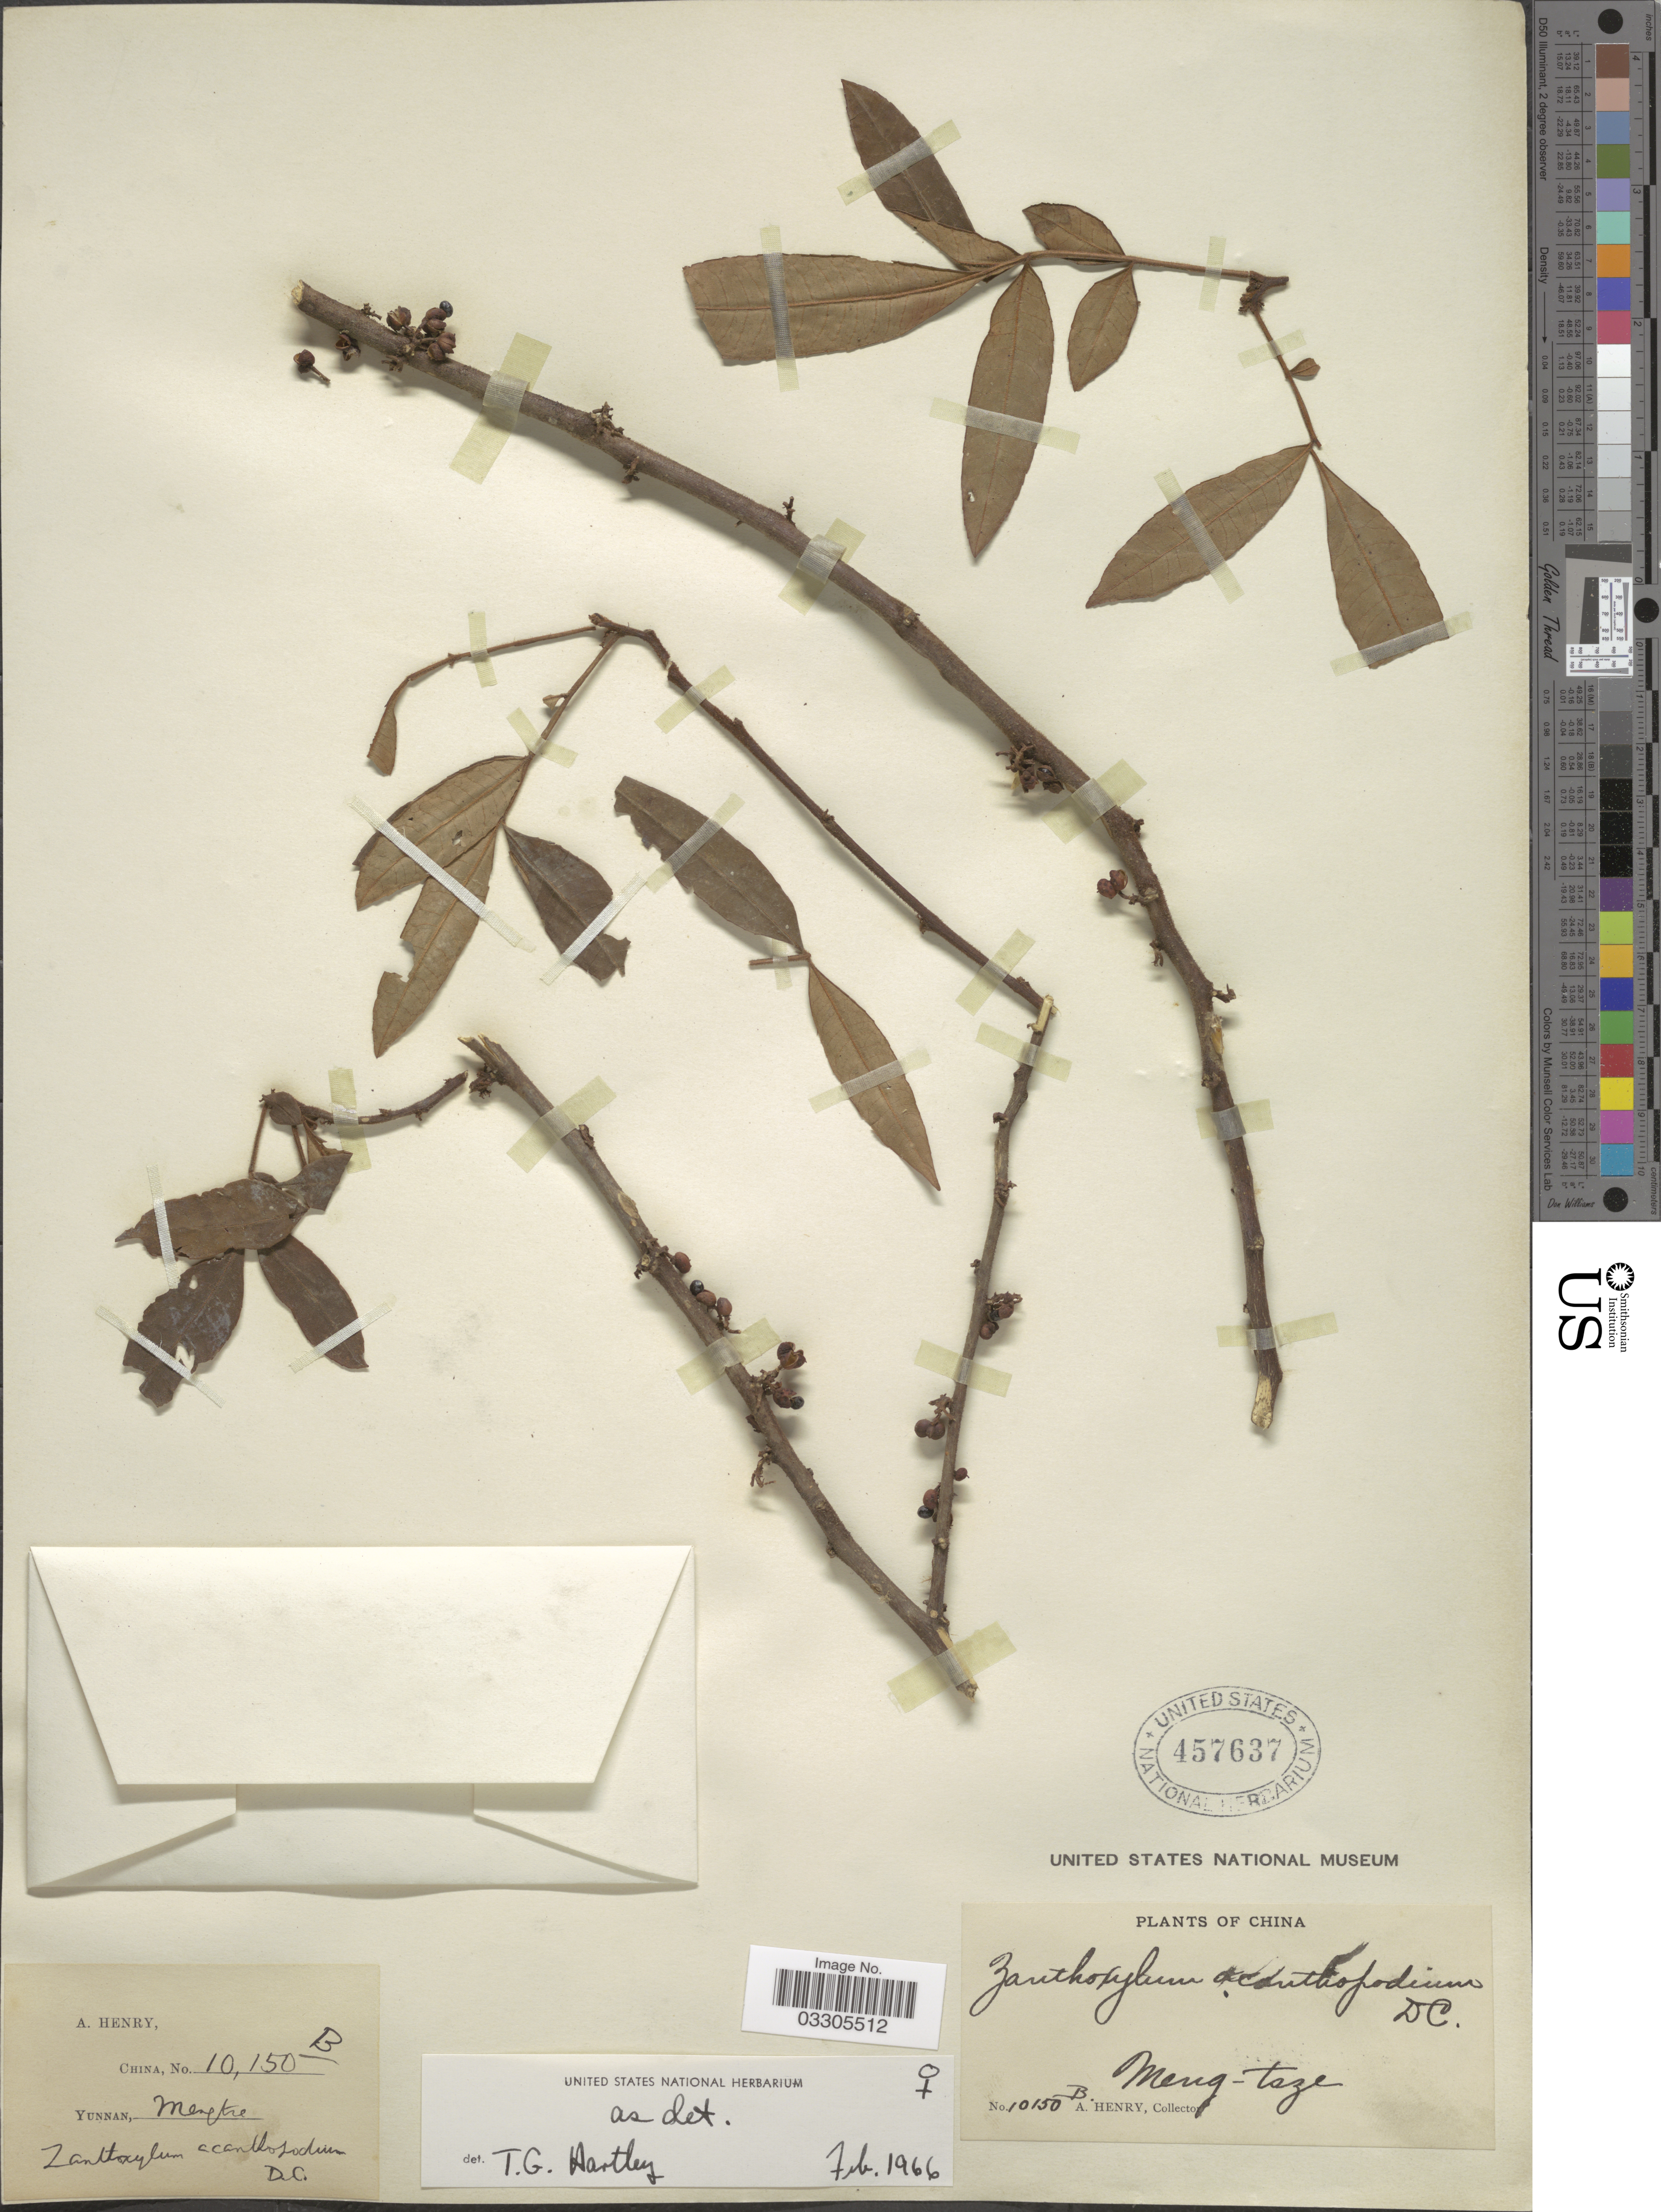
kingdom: Plantae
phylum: Tracheophyta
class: Magnoliopsida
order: Sapindales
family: Rutaceae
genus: Zanthoxylum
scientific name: Zanthoxylum acanthopodium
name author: DC.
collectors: A. Henry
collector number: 10150 B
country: China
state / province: Yunnan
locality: Meng-tsze.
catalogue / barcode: US 457637